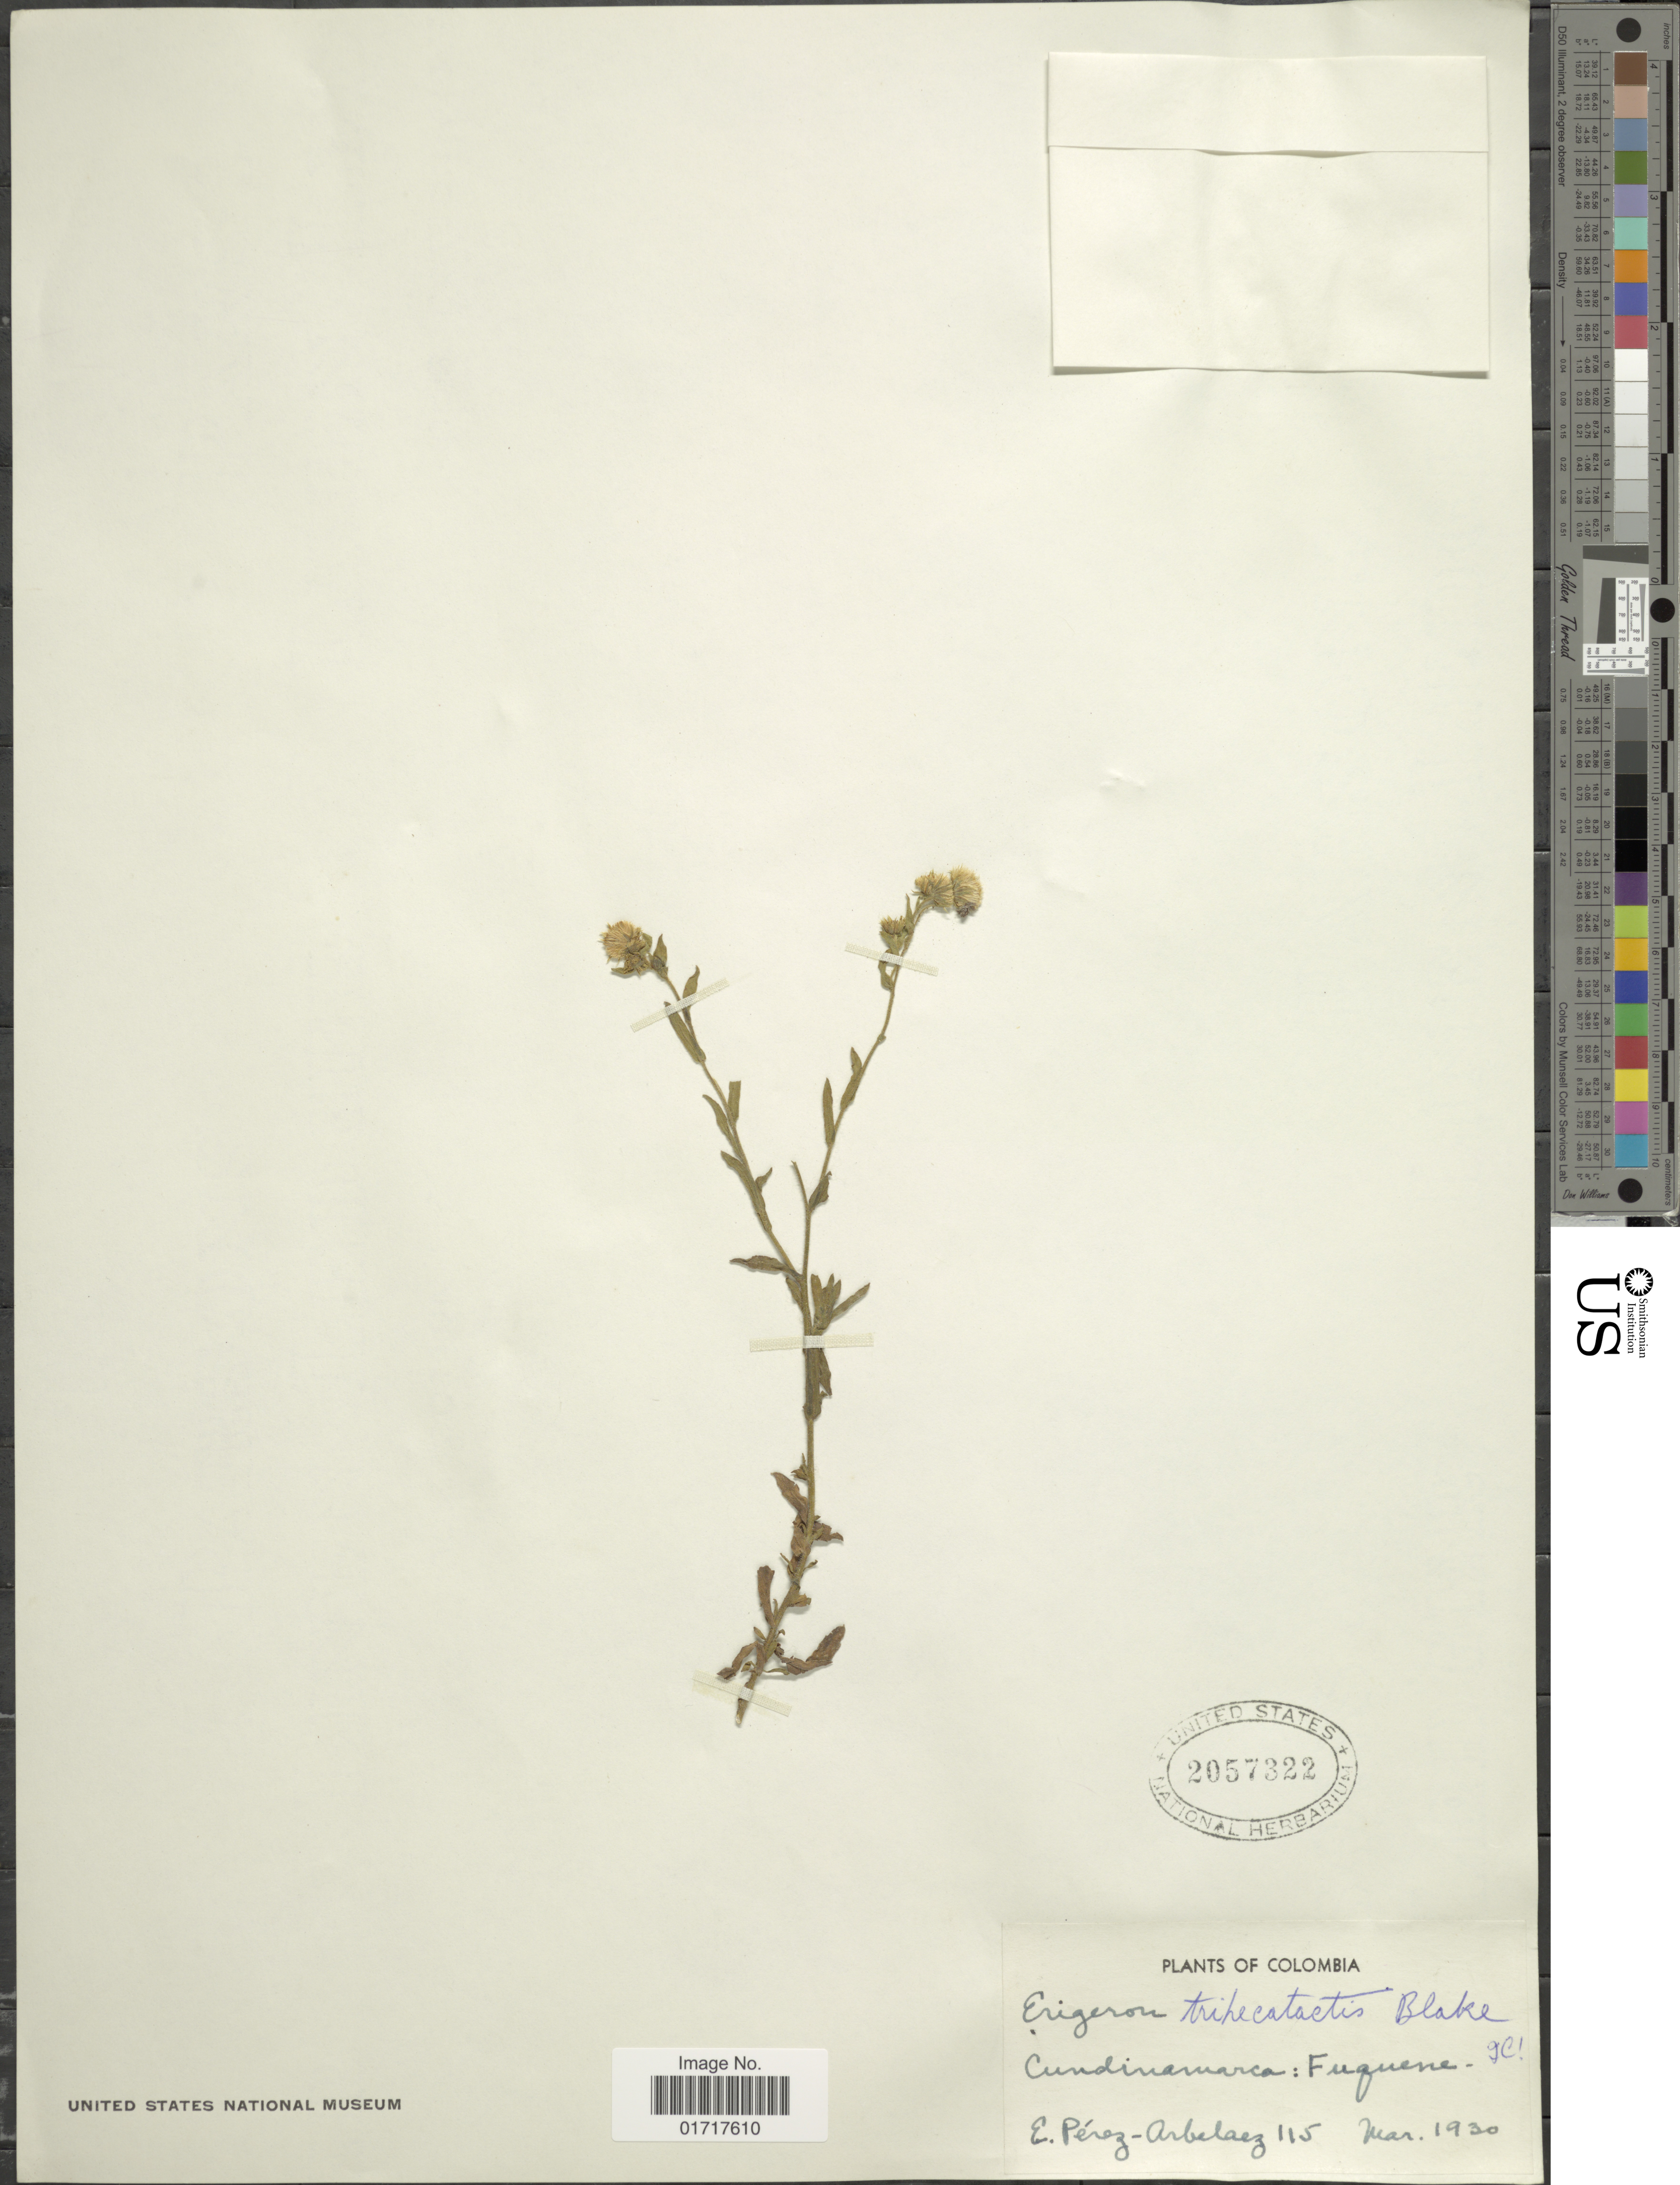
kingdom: Plantae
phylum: Tracheophyta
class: Magnoliopsida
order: Asterales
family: Asteraceae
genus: Conyza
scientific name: Conyza trihecatactis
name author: (S.F. Blake) Cuatrec.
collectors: E. Pérez Arbeláez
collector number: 115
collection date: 1930-03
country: Colombia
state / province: Cundinamarca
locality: Cundinamarca - Fugunene.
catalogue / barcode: US 2057322